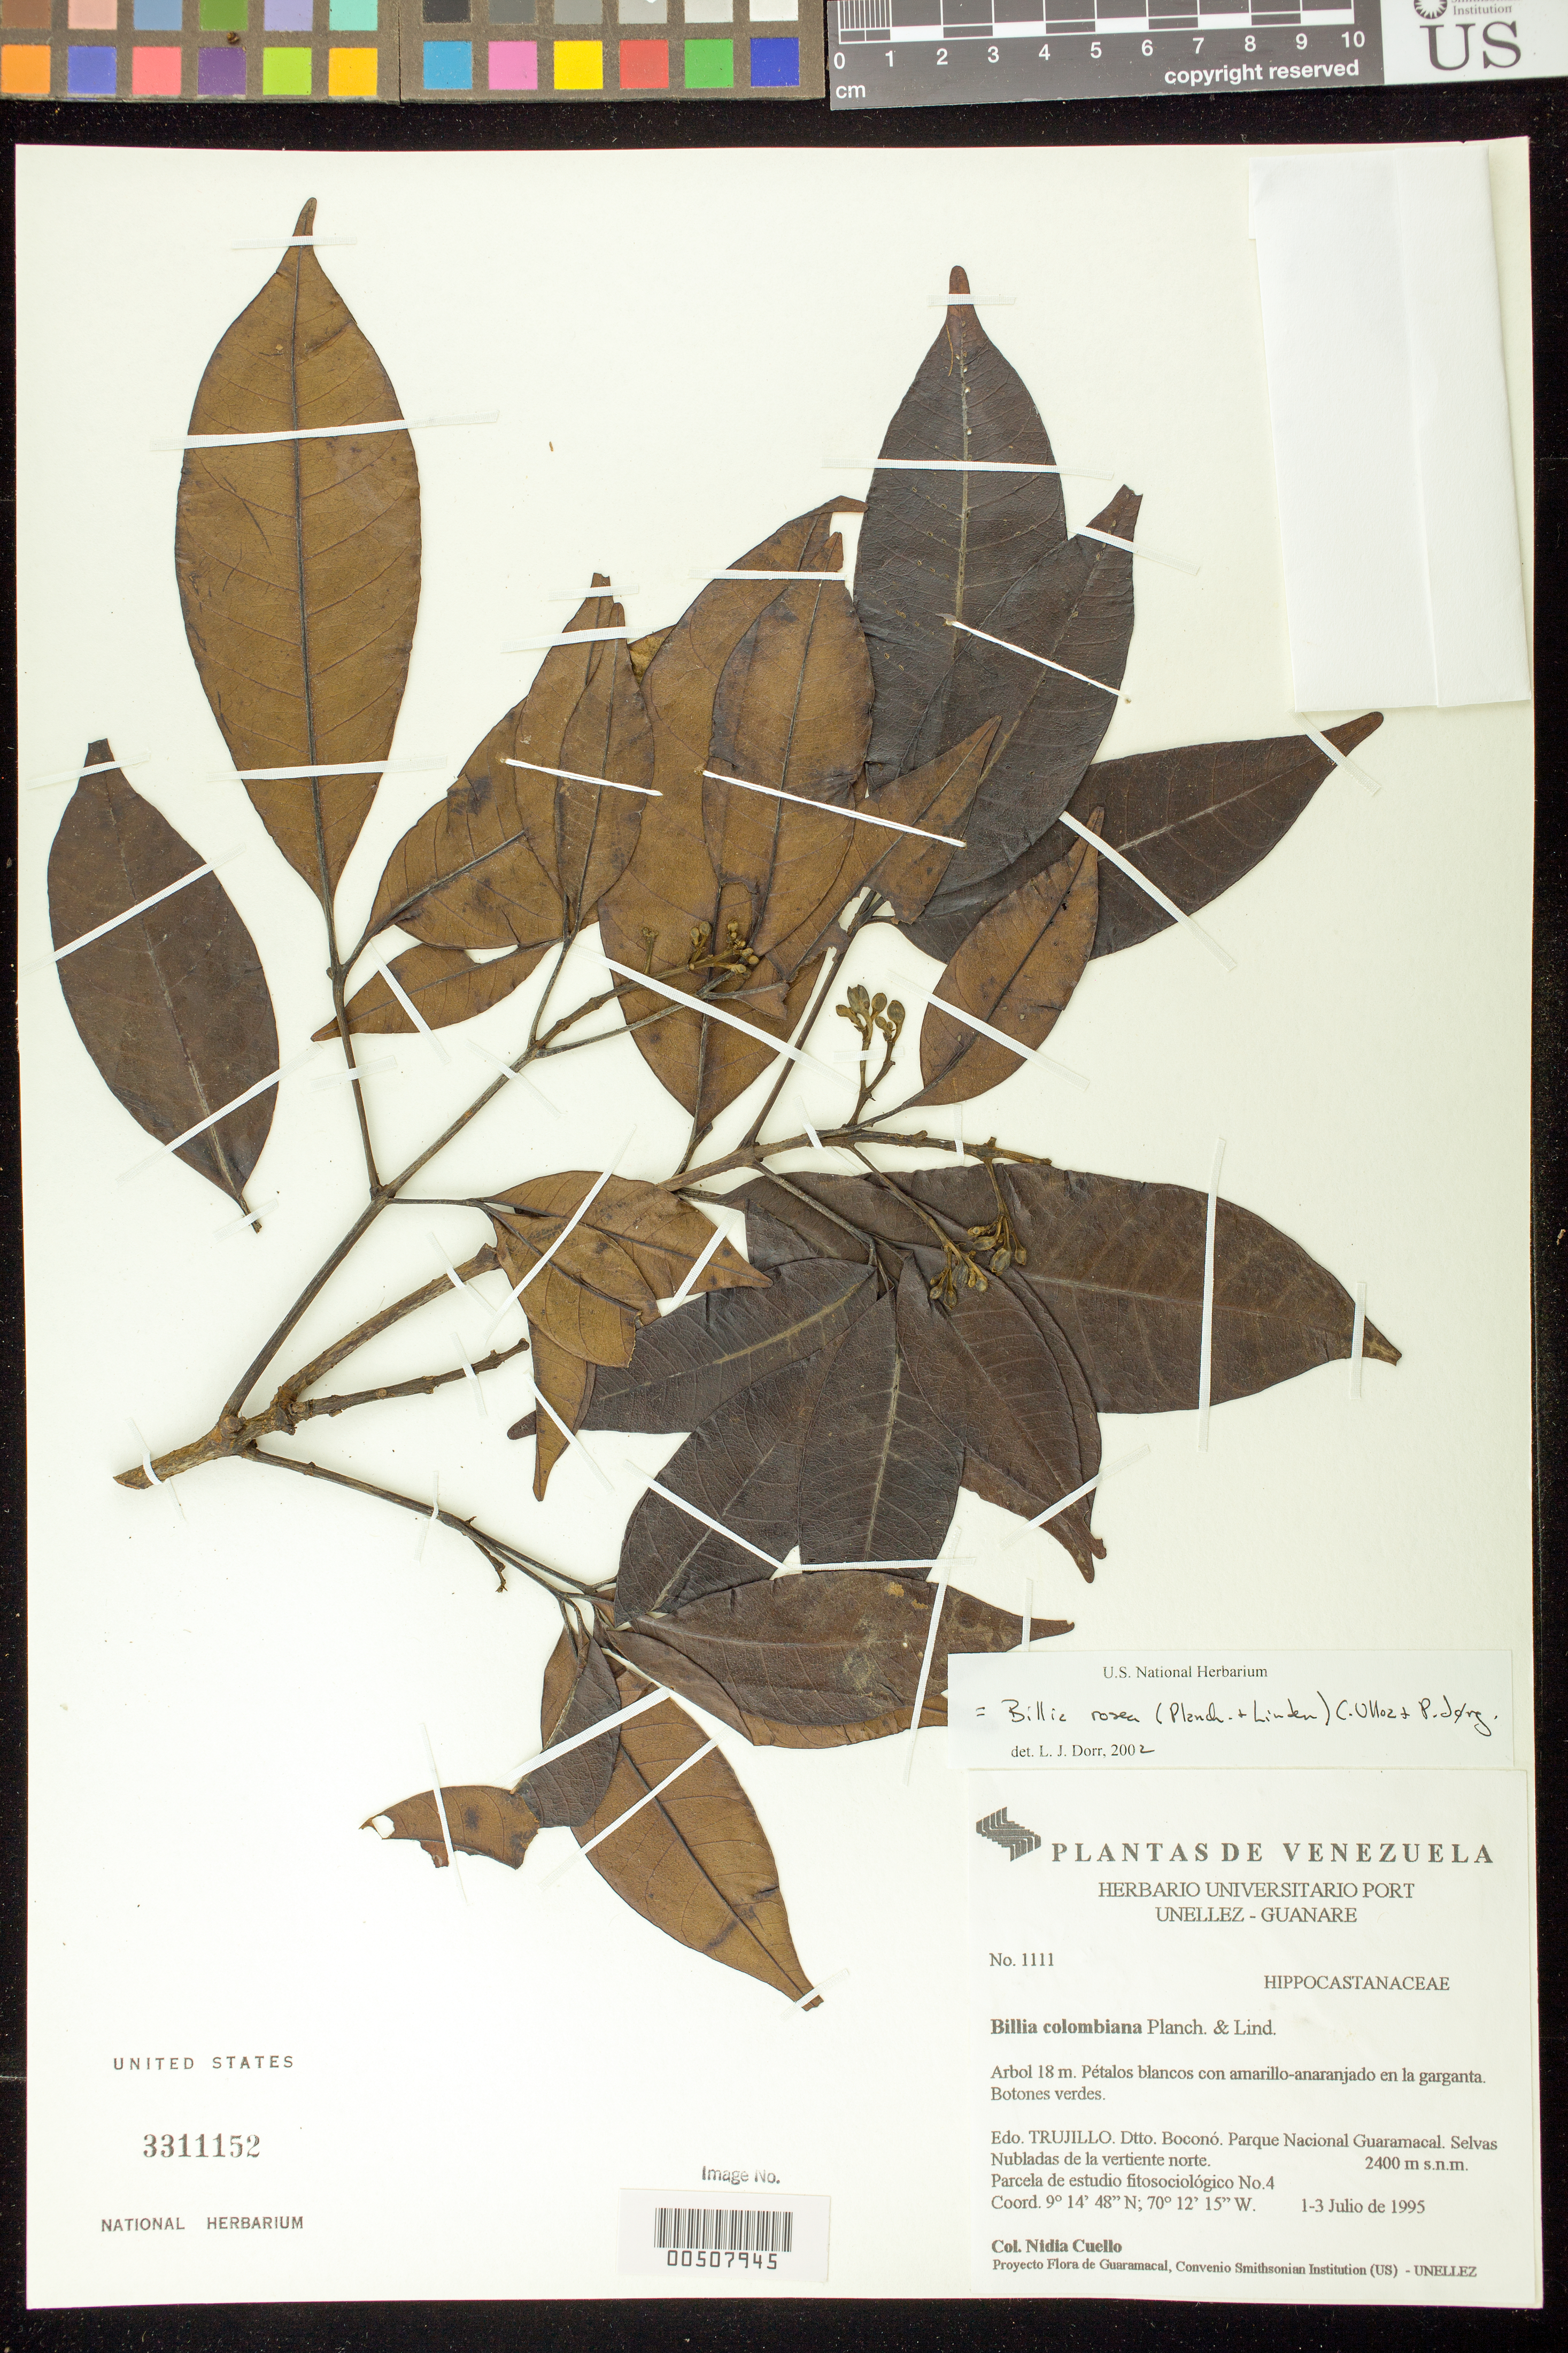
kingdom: Plantae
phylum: Tracheophyta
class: Magnoliopsida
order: Sapindales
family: Sapindaceae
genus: Billia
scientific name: Billia rosea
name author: (Planch. & Linden) C. Ulloa & P.M. Jørg.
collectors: N. L. Cuello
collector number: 1111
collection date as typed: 01 Jul 1995 to 03 Jul 1995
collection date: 1995-07-01/1995-07-03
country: Venezuela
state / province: Trujillo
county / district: Boconó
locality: Parque Nacional Guaramacal. Vertiente N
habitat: Selvas Nubladas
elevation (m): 2400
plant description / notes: CAS, F, MICH, MO, PORT, US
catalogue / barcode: US 3311152